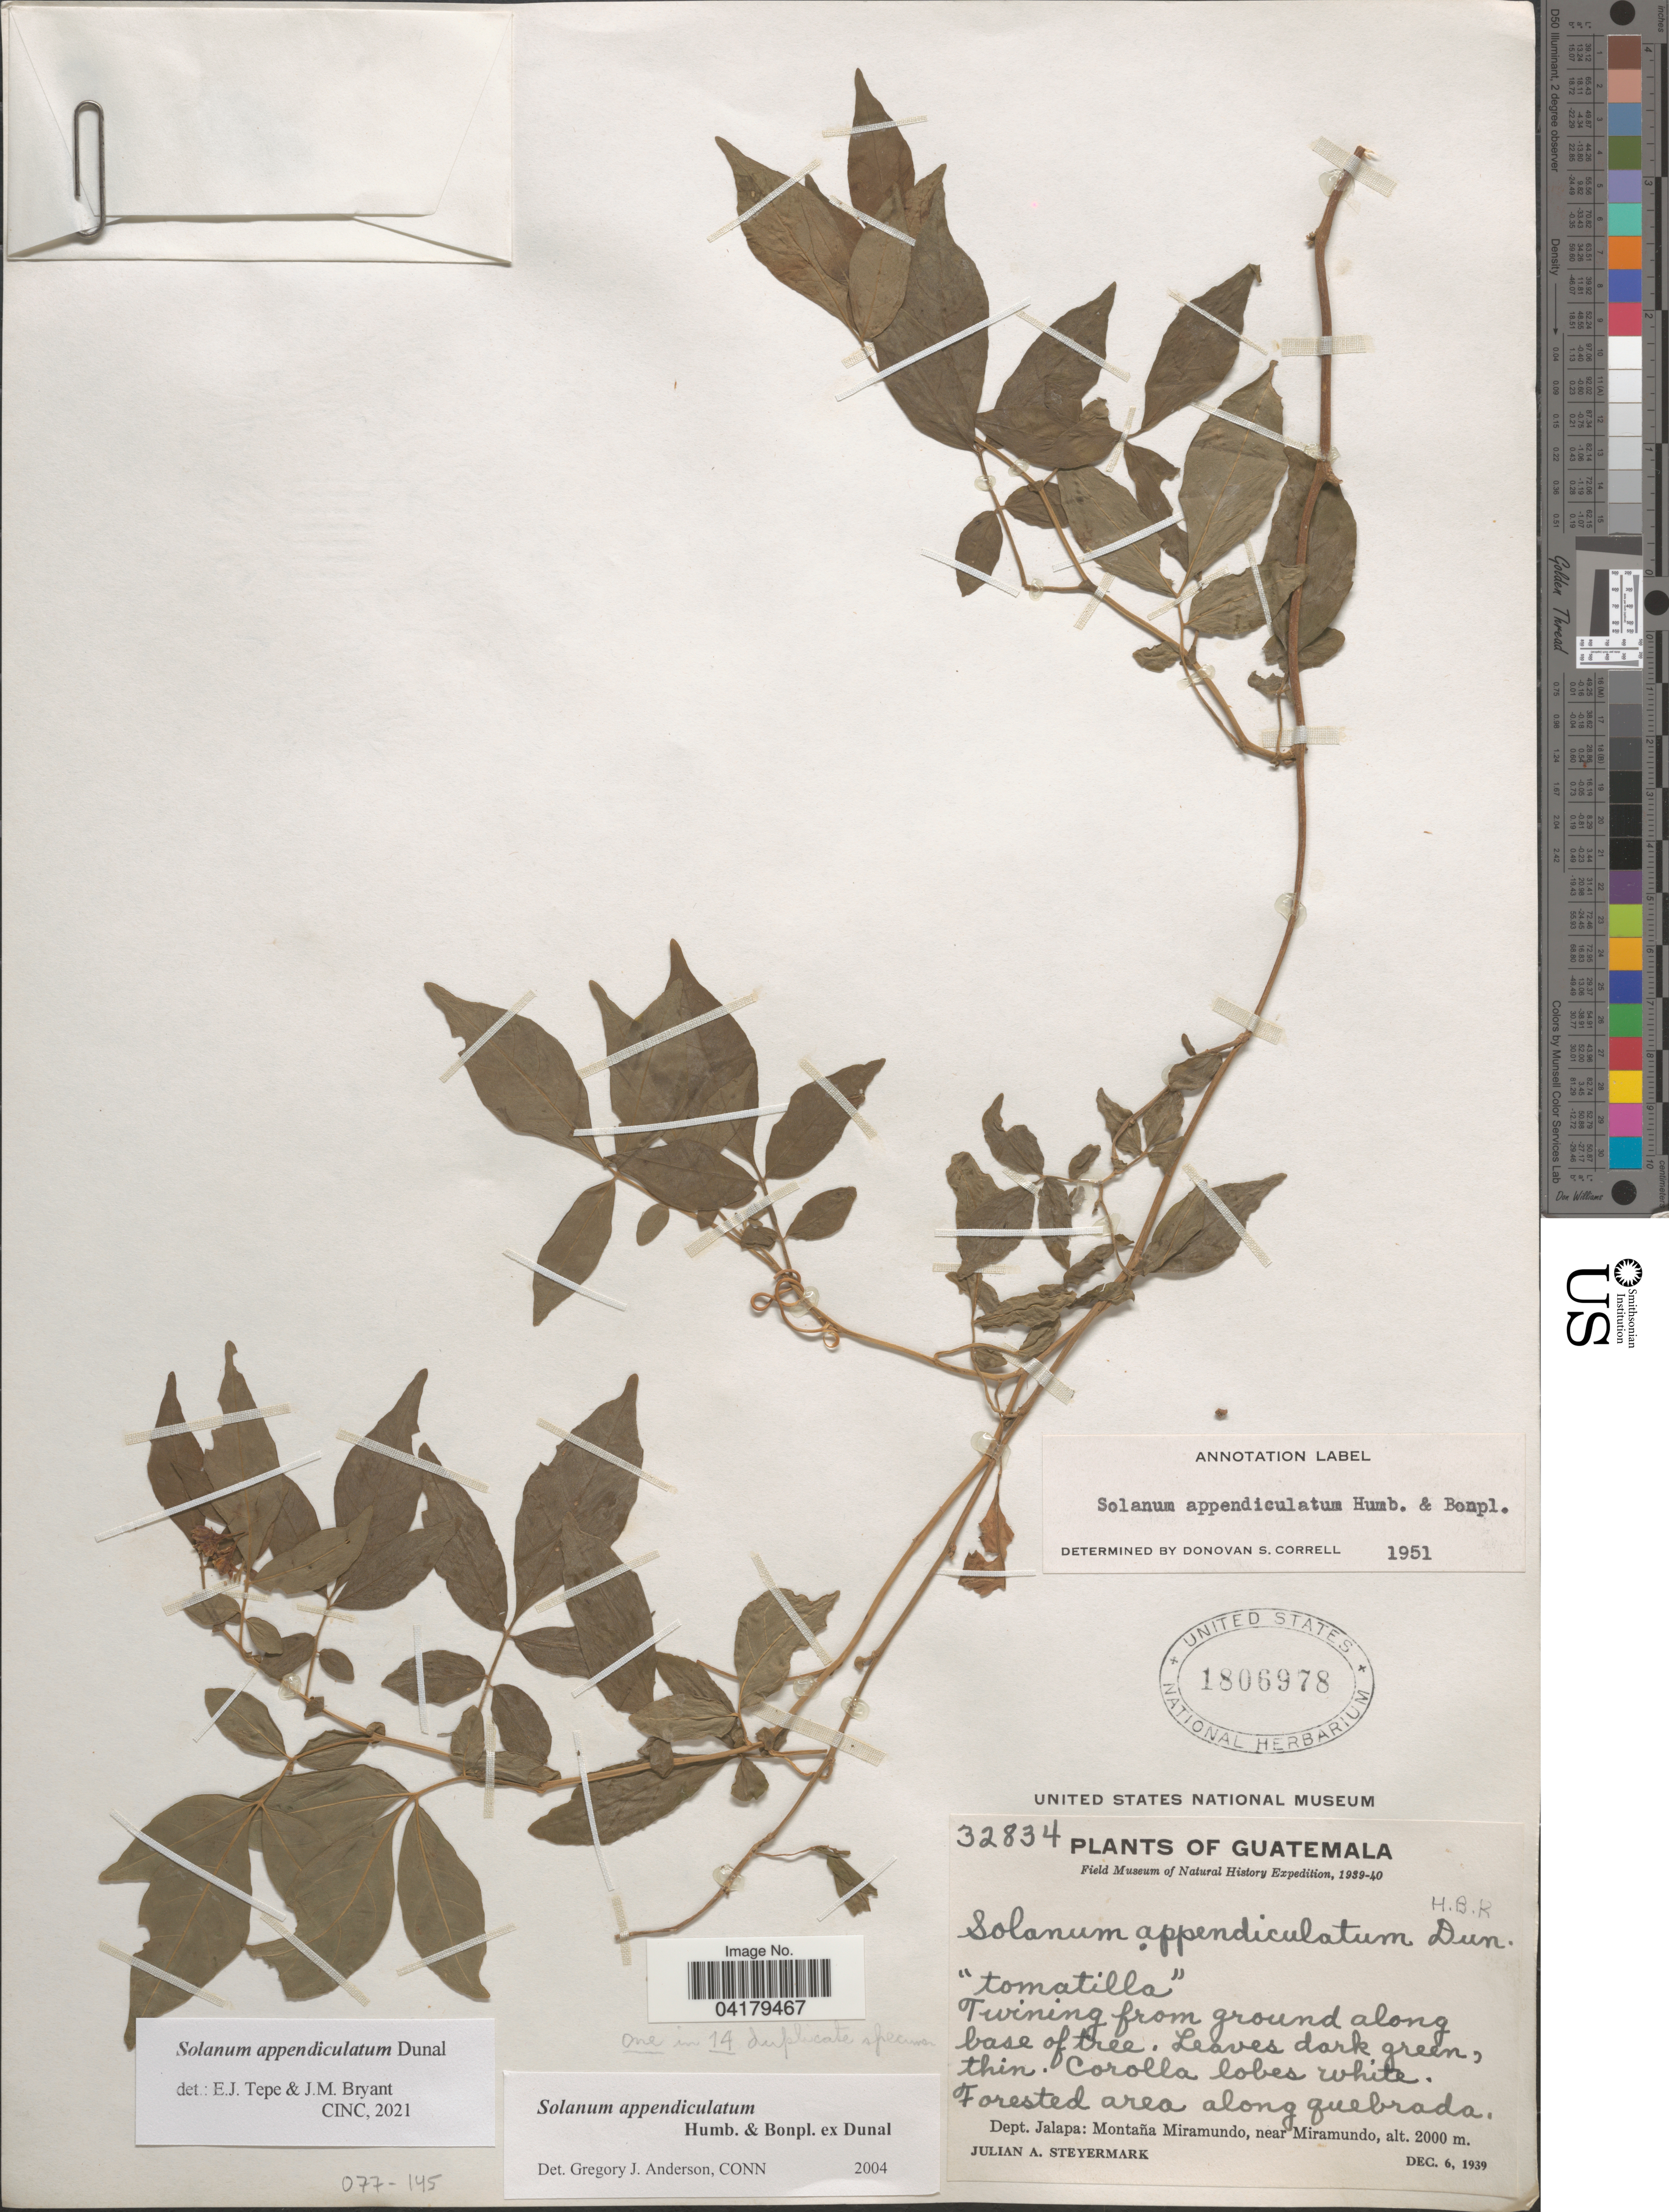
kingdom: Plantae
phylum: Tracheophyta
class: Magnoliopsida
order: Solanales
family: Solanaceae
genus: Solanum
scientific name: Solanum appendiculatum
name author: Humb. & Bonpl. ex Dunal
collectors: J. Steyermark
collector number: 32834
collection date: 1939-12-06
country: Guatemala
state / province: Jalapa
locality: Field Museum of Natural History Expedition, 1939-40. Forested area along quebrada. Dept. Jalapa: Montaña Miramundo, near Miramundo.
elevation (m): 2000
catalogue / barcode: US 1806978